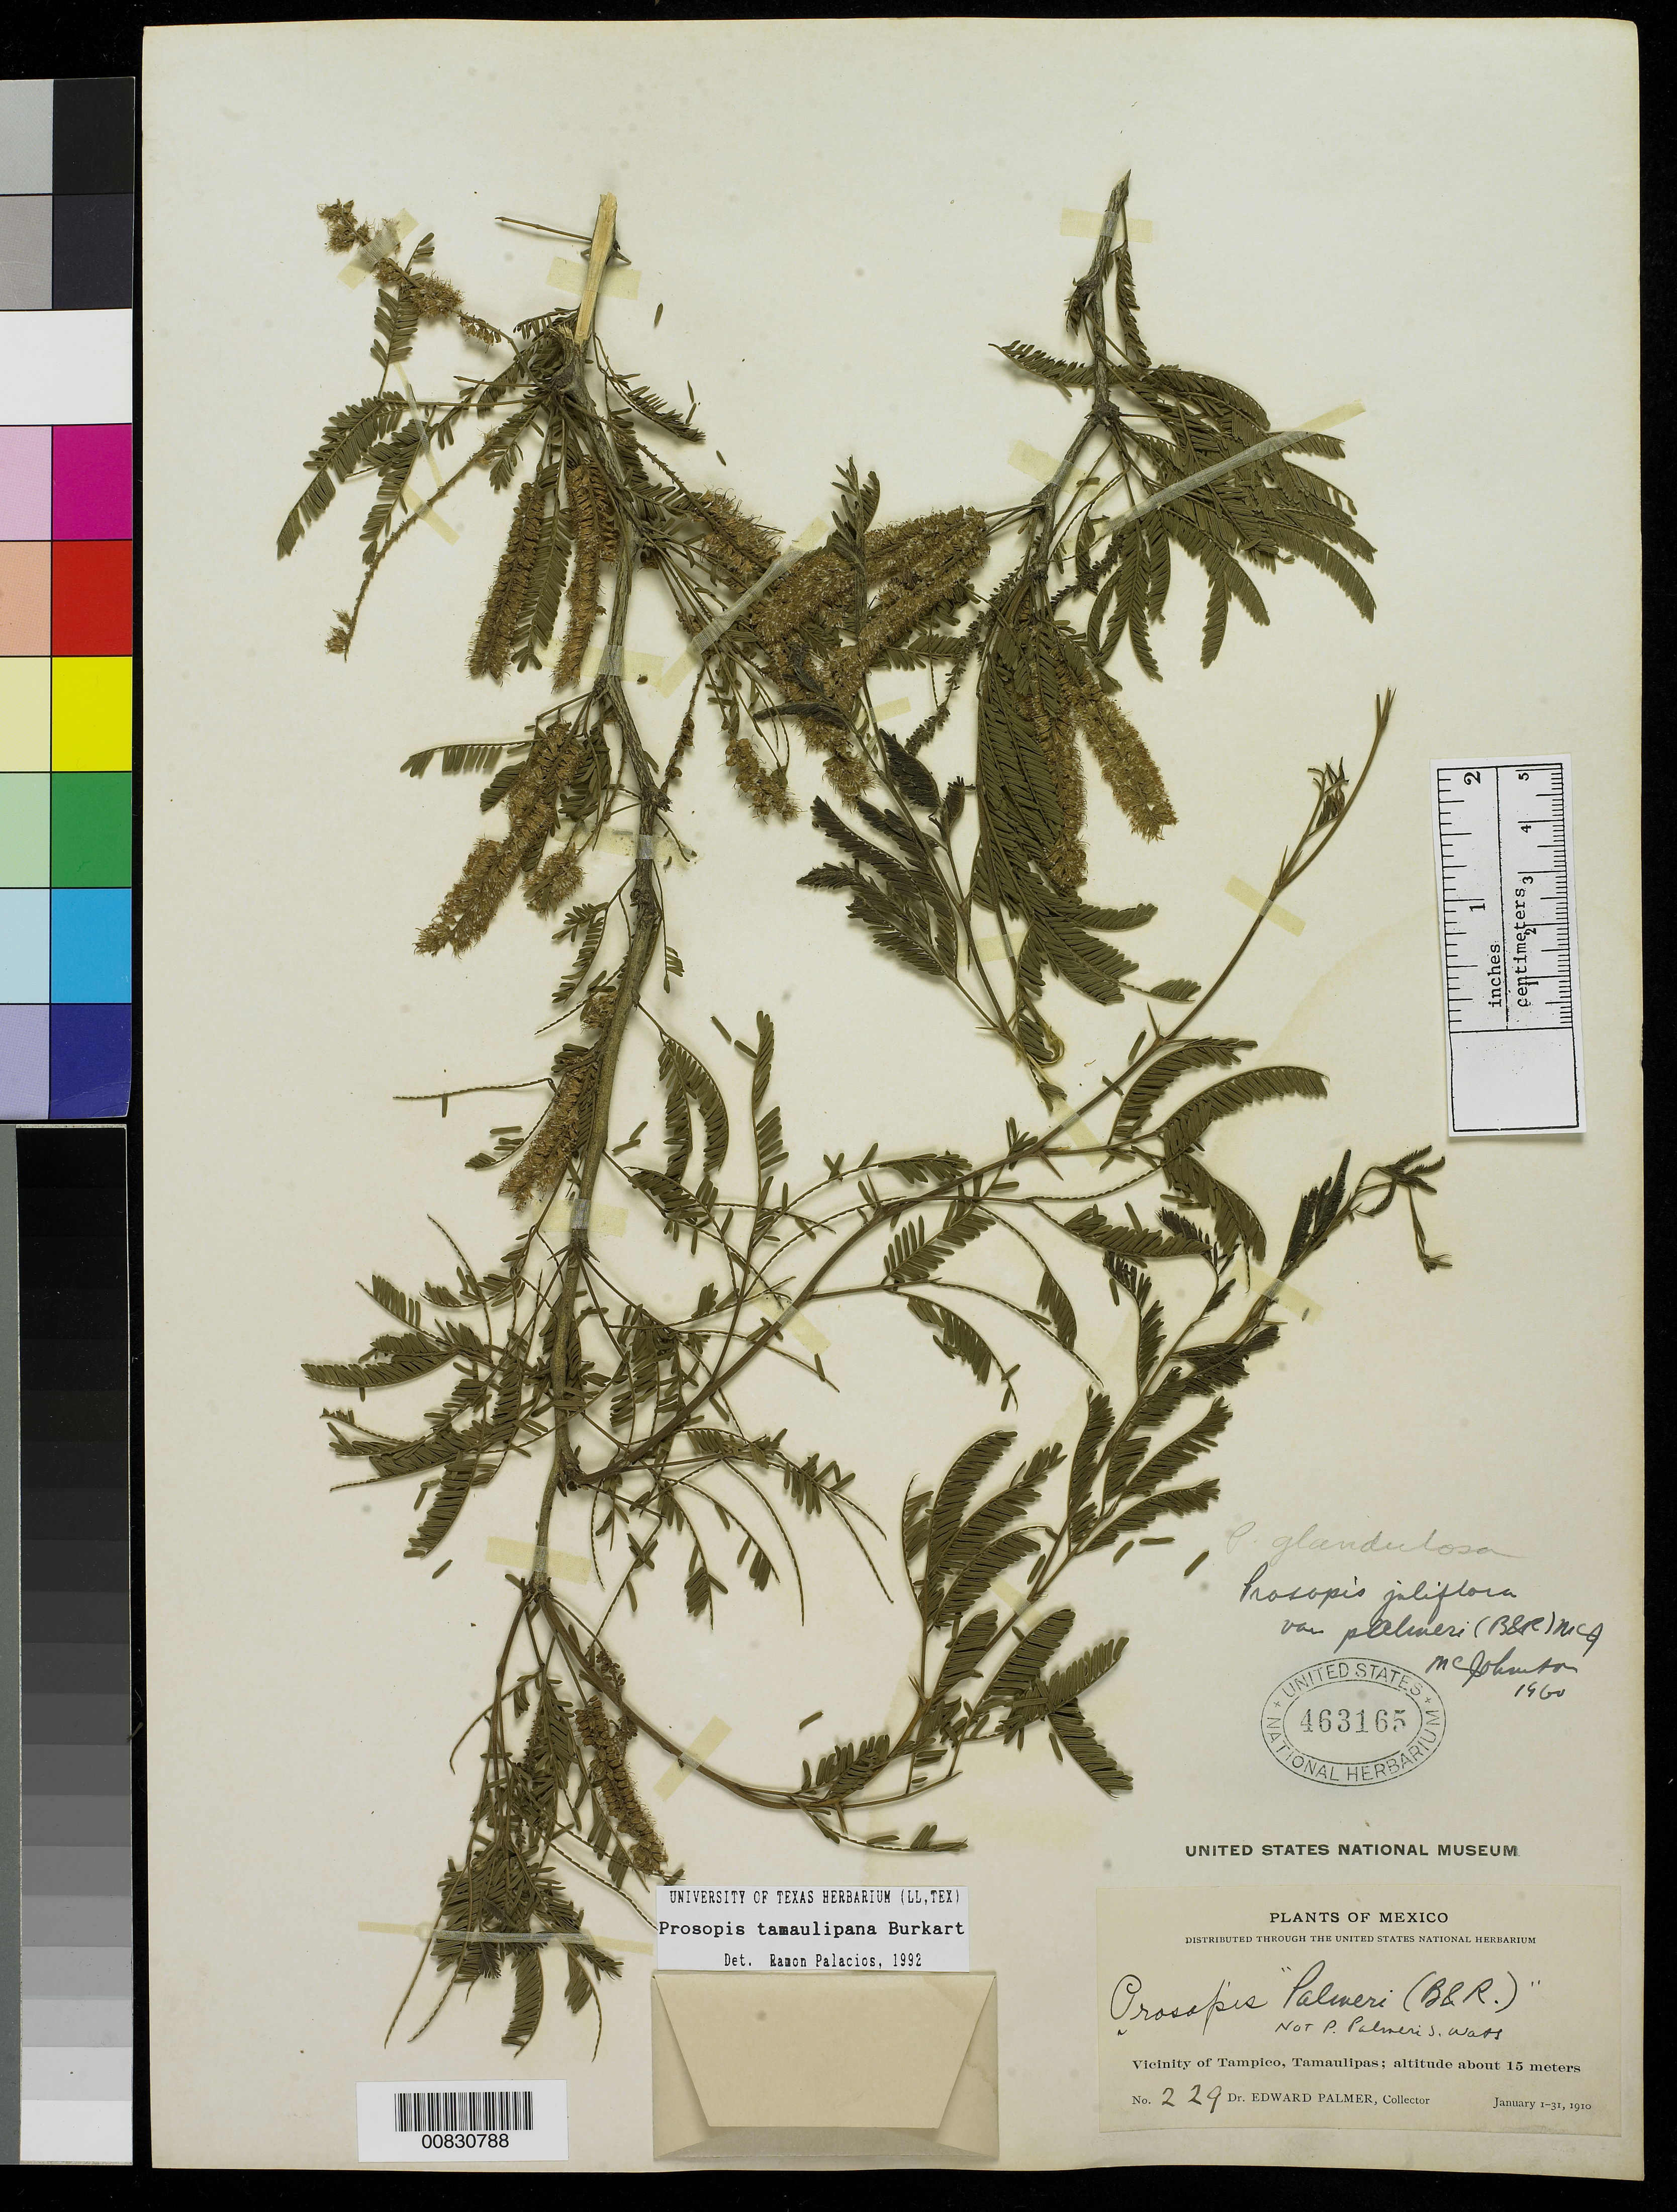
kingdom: Plantae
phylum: Tracheophyta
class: Magnoliopsida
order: Fabales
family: Fabaceae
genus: Neltuma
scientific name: Neltuma palmeri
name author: Britton & Rose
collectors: E. Palmer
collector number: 229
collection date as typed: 01 Jan 1910 to 31 Jan 1910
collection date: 1910-01-01/1910-01-31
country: Mexico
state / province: Tamaulipas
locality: Vicinity of Tampico, Tamaulipas.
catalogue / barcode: US 463165